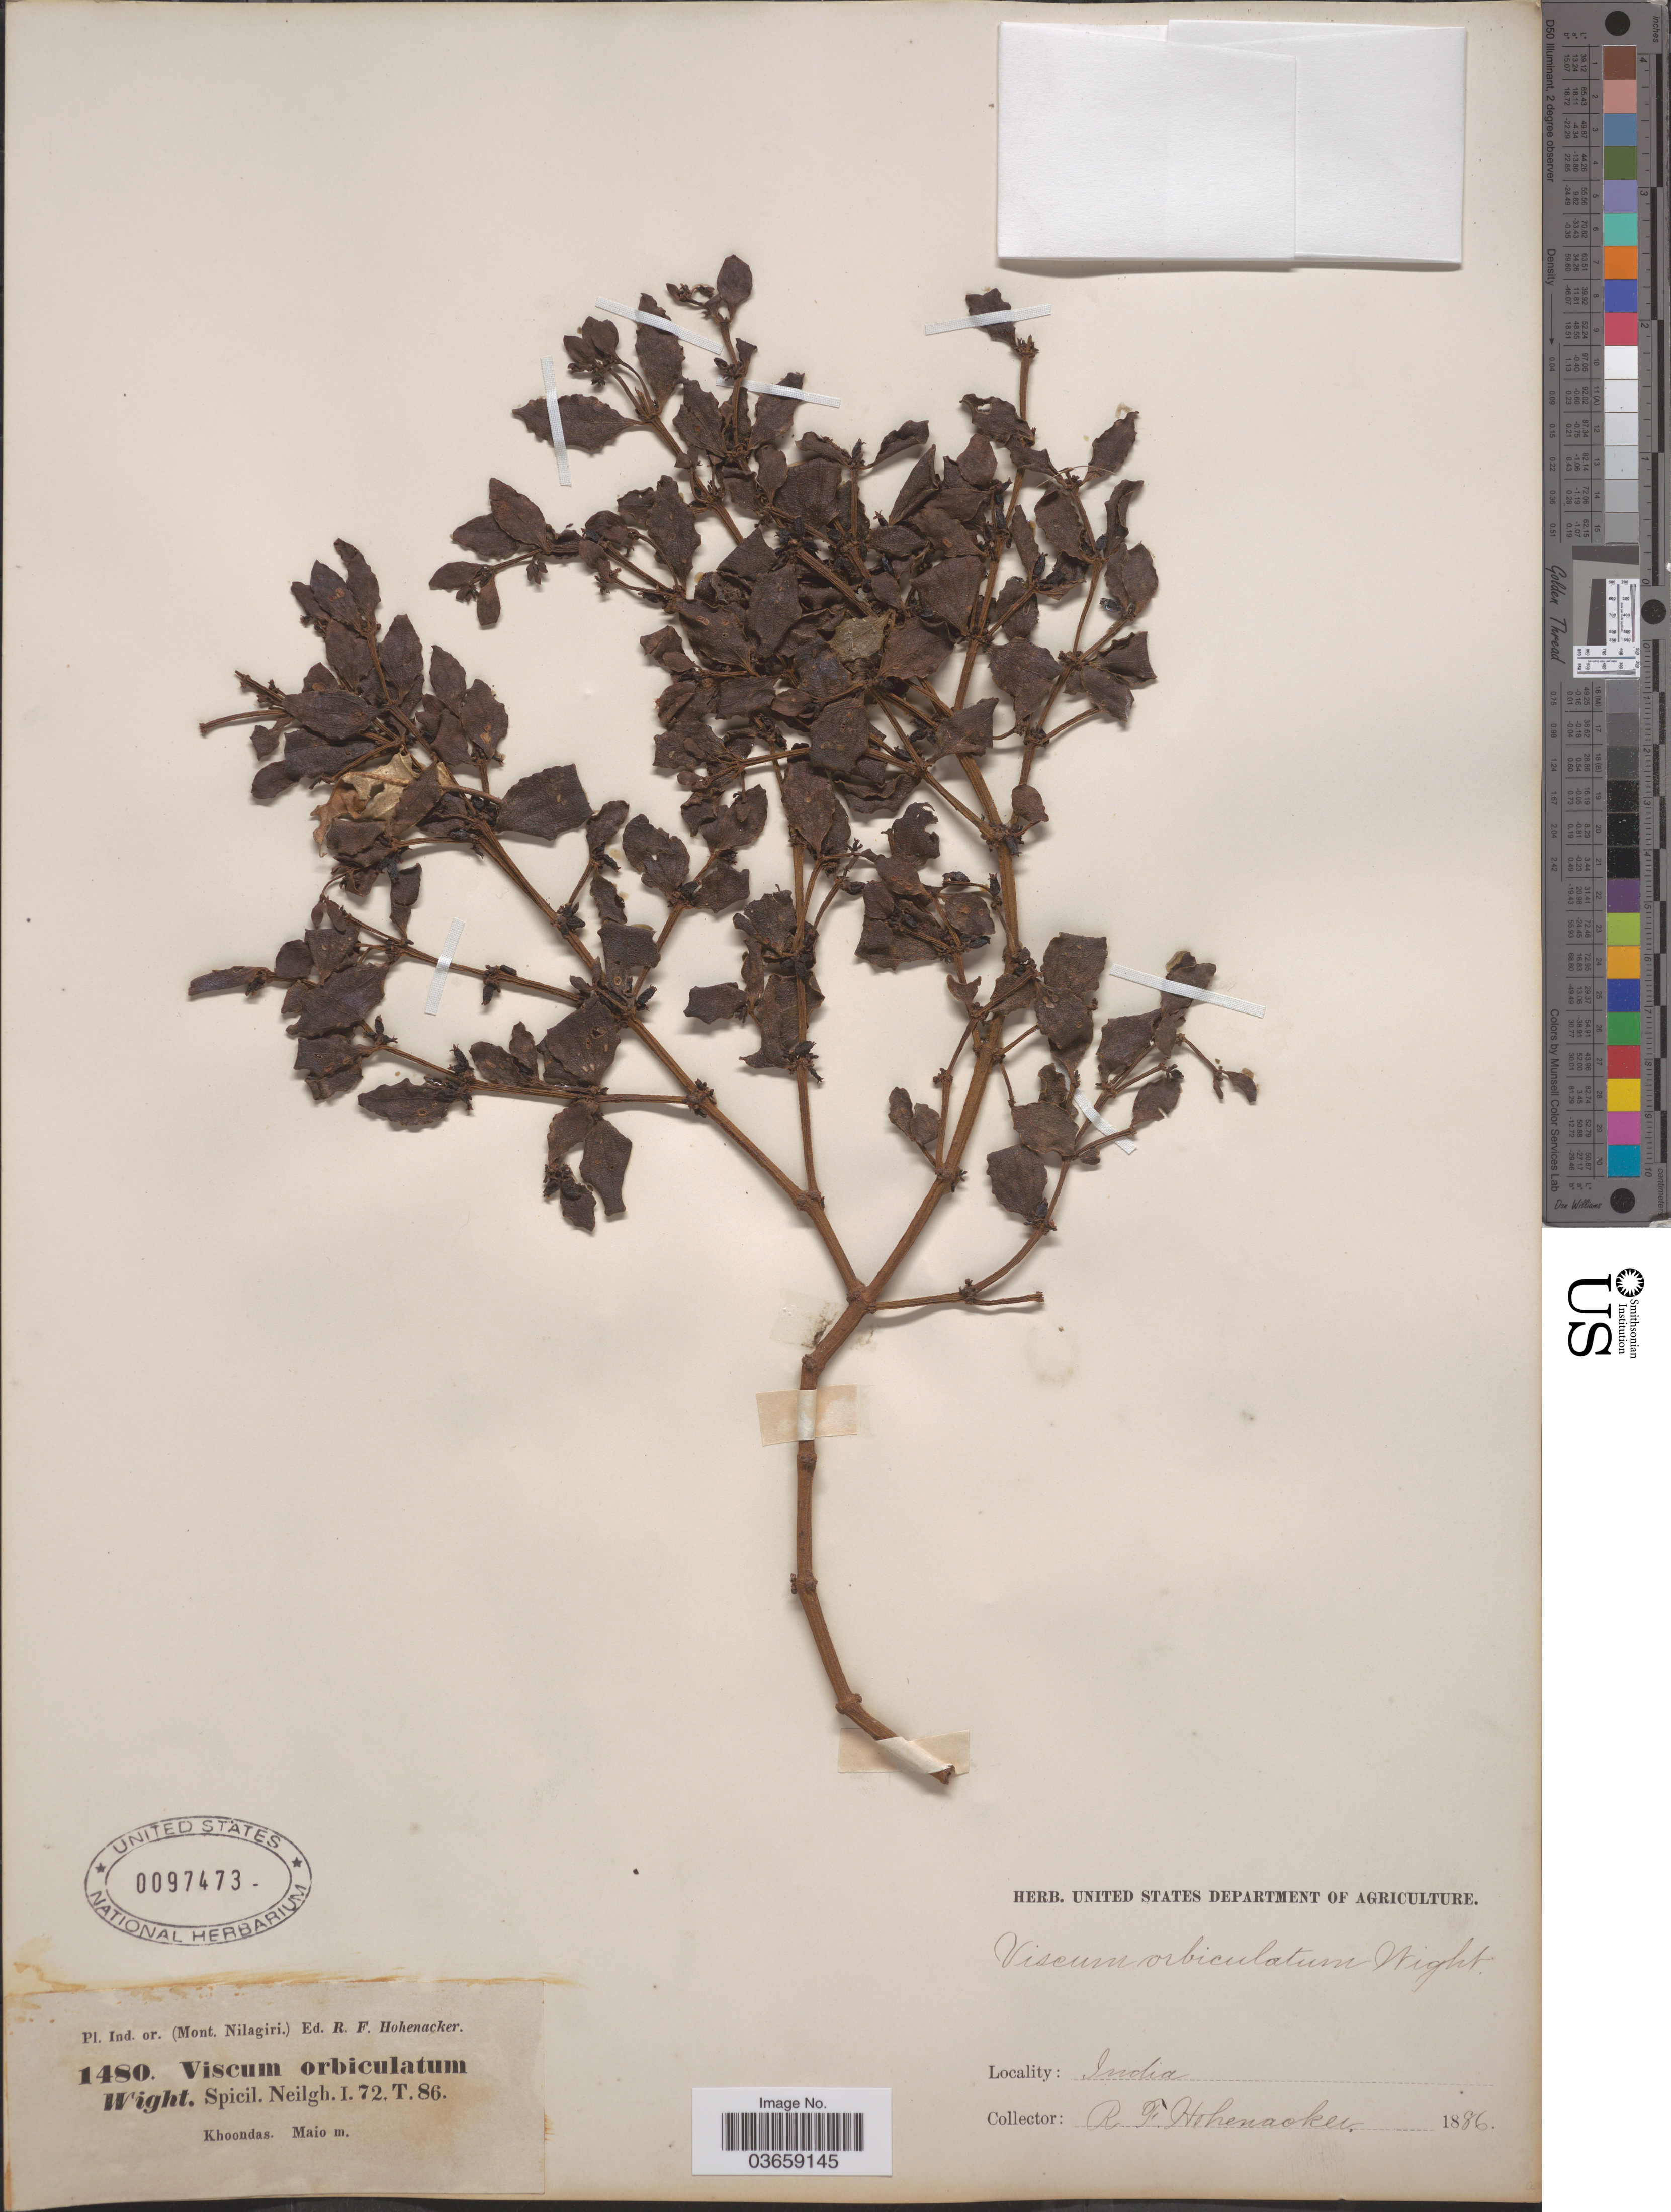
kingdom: Plantae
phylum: Tracheophyta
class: Magnoliopsida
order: Santalales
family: Viscaceae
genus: Viscum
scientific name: Viscum orbiculatum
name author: Wight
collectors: R. F. Hohenacker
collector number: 1480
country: India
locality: Ind. or. (Mont. Nilagiri). Khoondas.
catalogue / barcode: US 97473